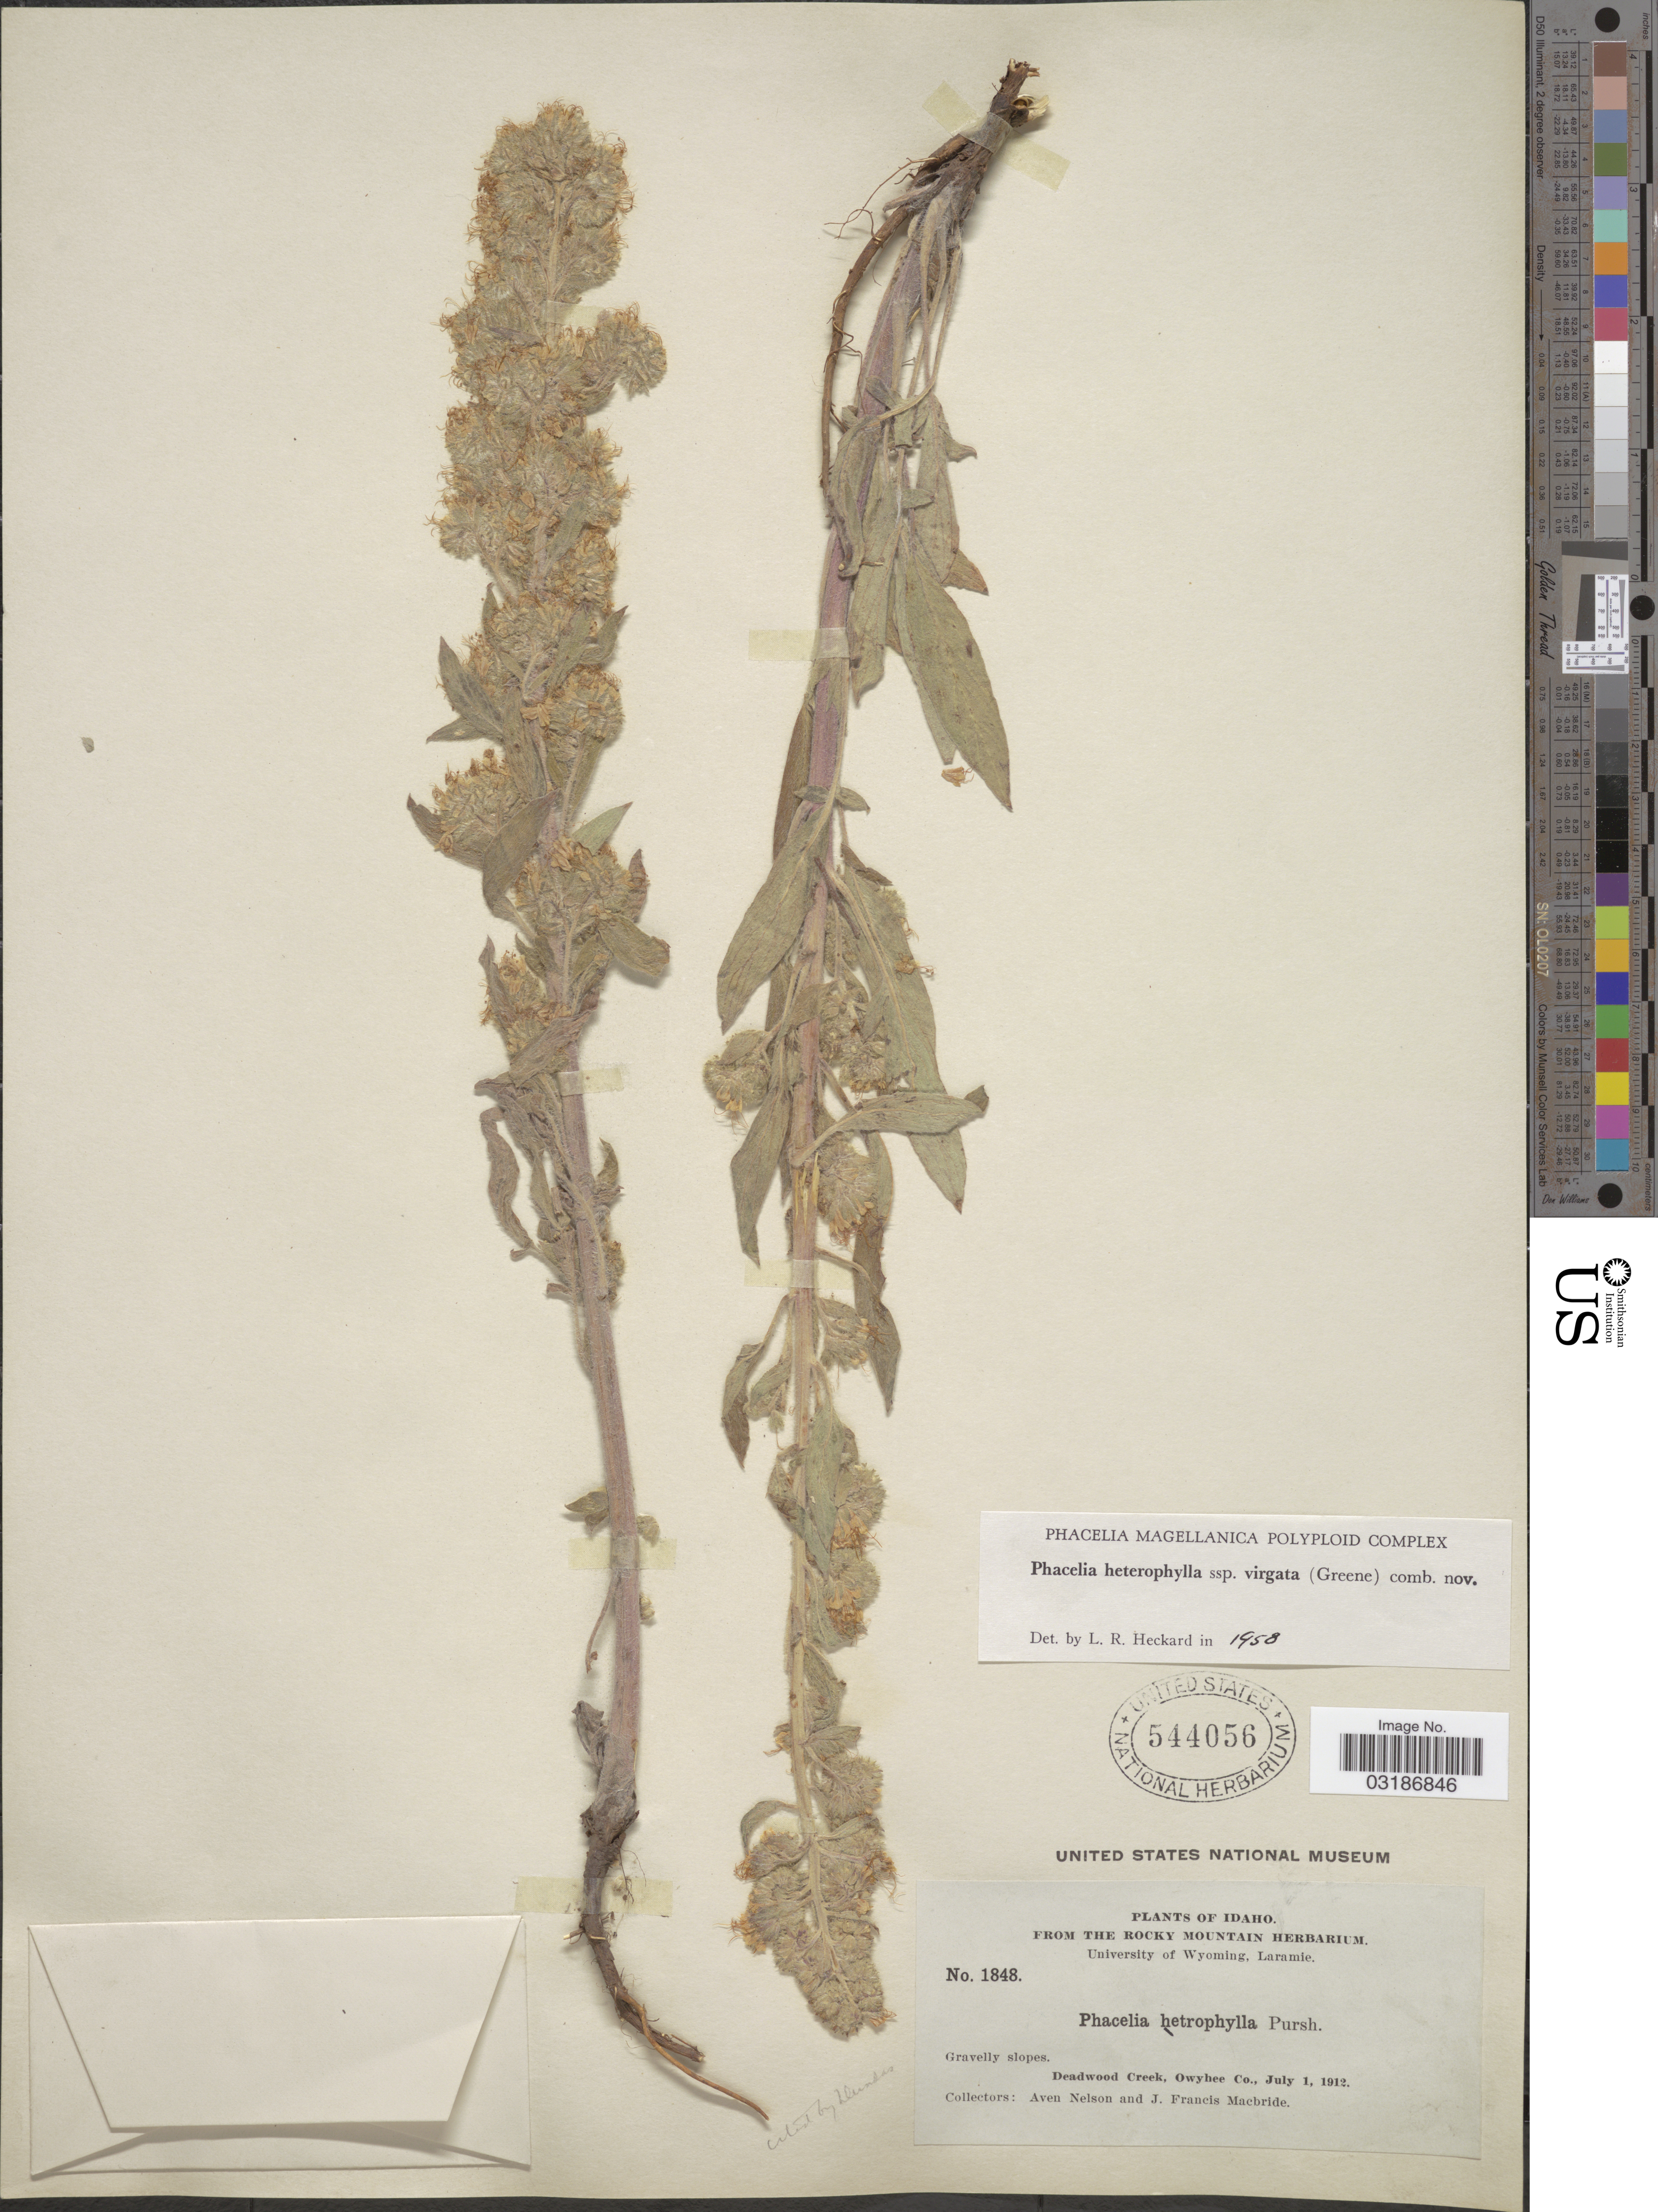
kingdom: Plantae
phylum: Tracheophyta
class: Magnoliopsida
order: Boraginales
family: Hydrophyllaceae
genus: Phacelia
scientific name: Phacelia heterophylla subsp. virgata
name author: (Greene) Heckard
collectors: A. Nelson & J. F. Macbride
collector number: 1848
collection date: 1912-07-01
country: United States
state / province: Idaho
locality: Gravelly slopes. Deadwood Creek, Owyhee Co.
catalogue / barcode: US 544056